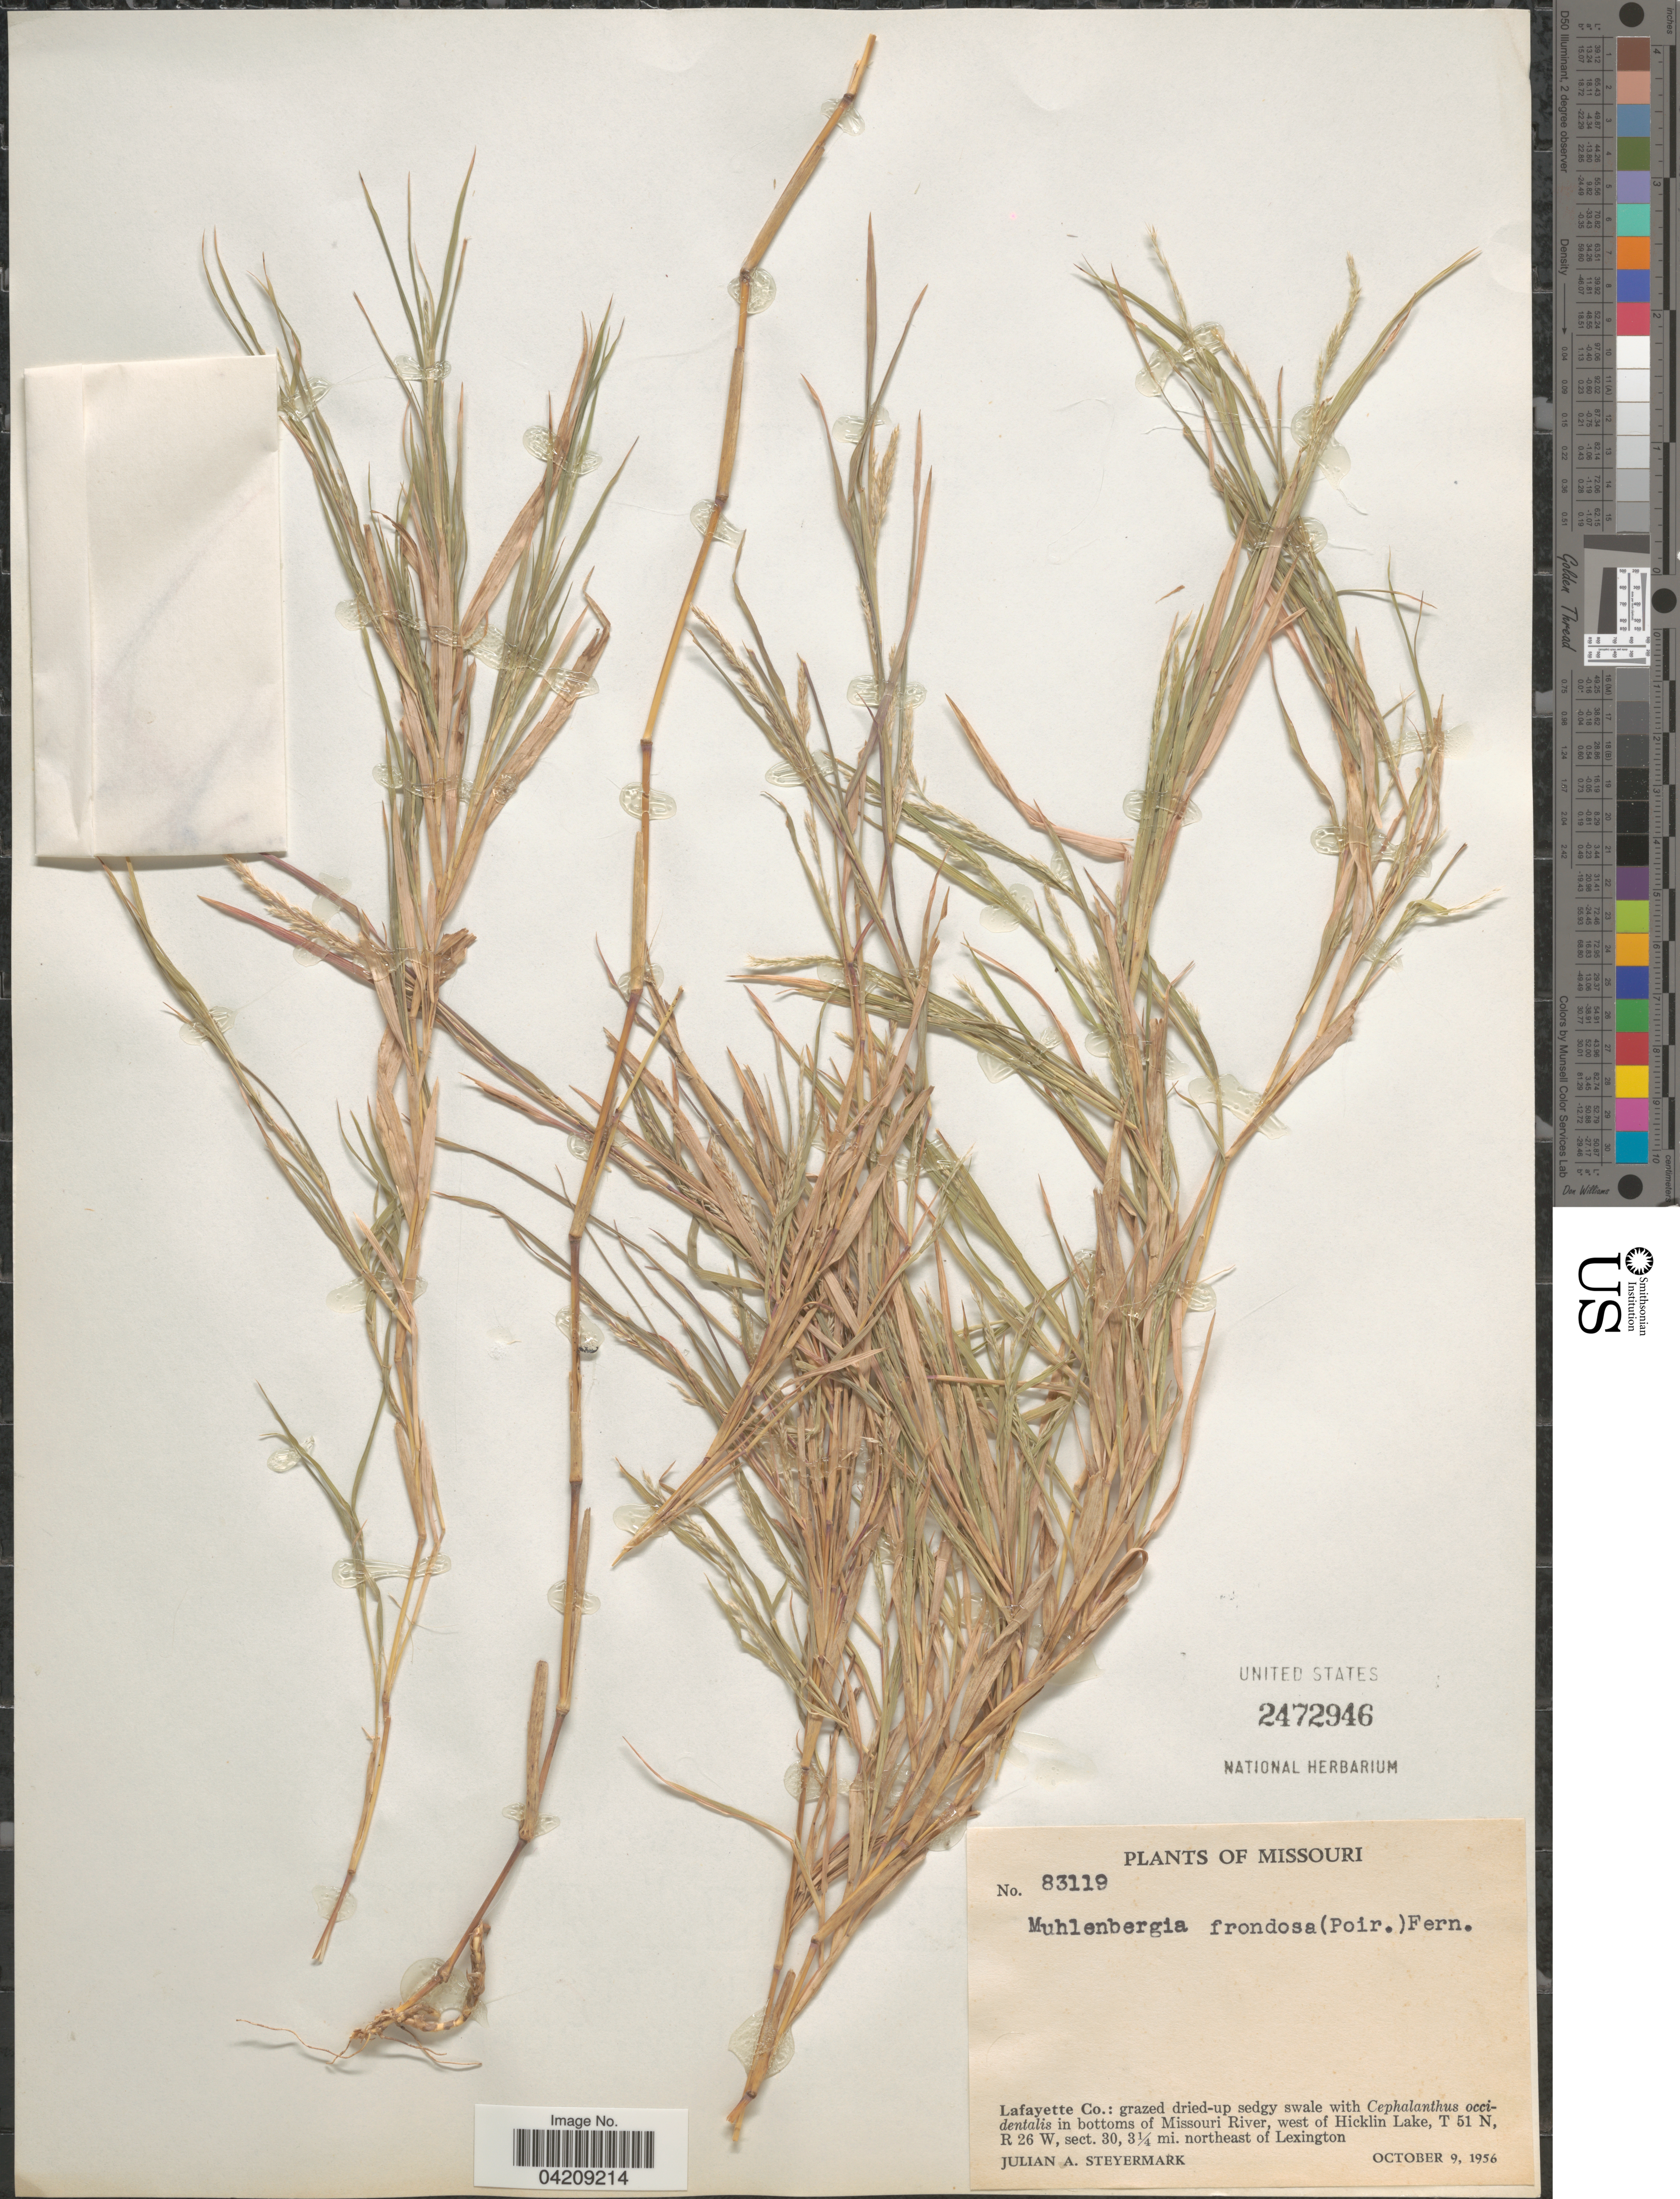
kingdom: Plantae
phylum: Tracheophyta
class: Liliopsida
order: Poales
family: Poaceae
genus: Muhlenbergia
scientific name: Muhlenbergia frondosa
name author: (Poir.) Fernald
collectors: J. Steyermark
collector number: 83119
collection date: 1956-10-09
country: United States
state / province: Missouri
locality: Lafayette Co.: grazed dried-up sedgy swale with Cephalanthus occidentalis in bottoms of Missouri River, west of Hicklin Lake, T 51 N, R 26 W, sect. 30, 3¼ mi. northeast of Lexington.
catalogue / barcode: US 2472946